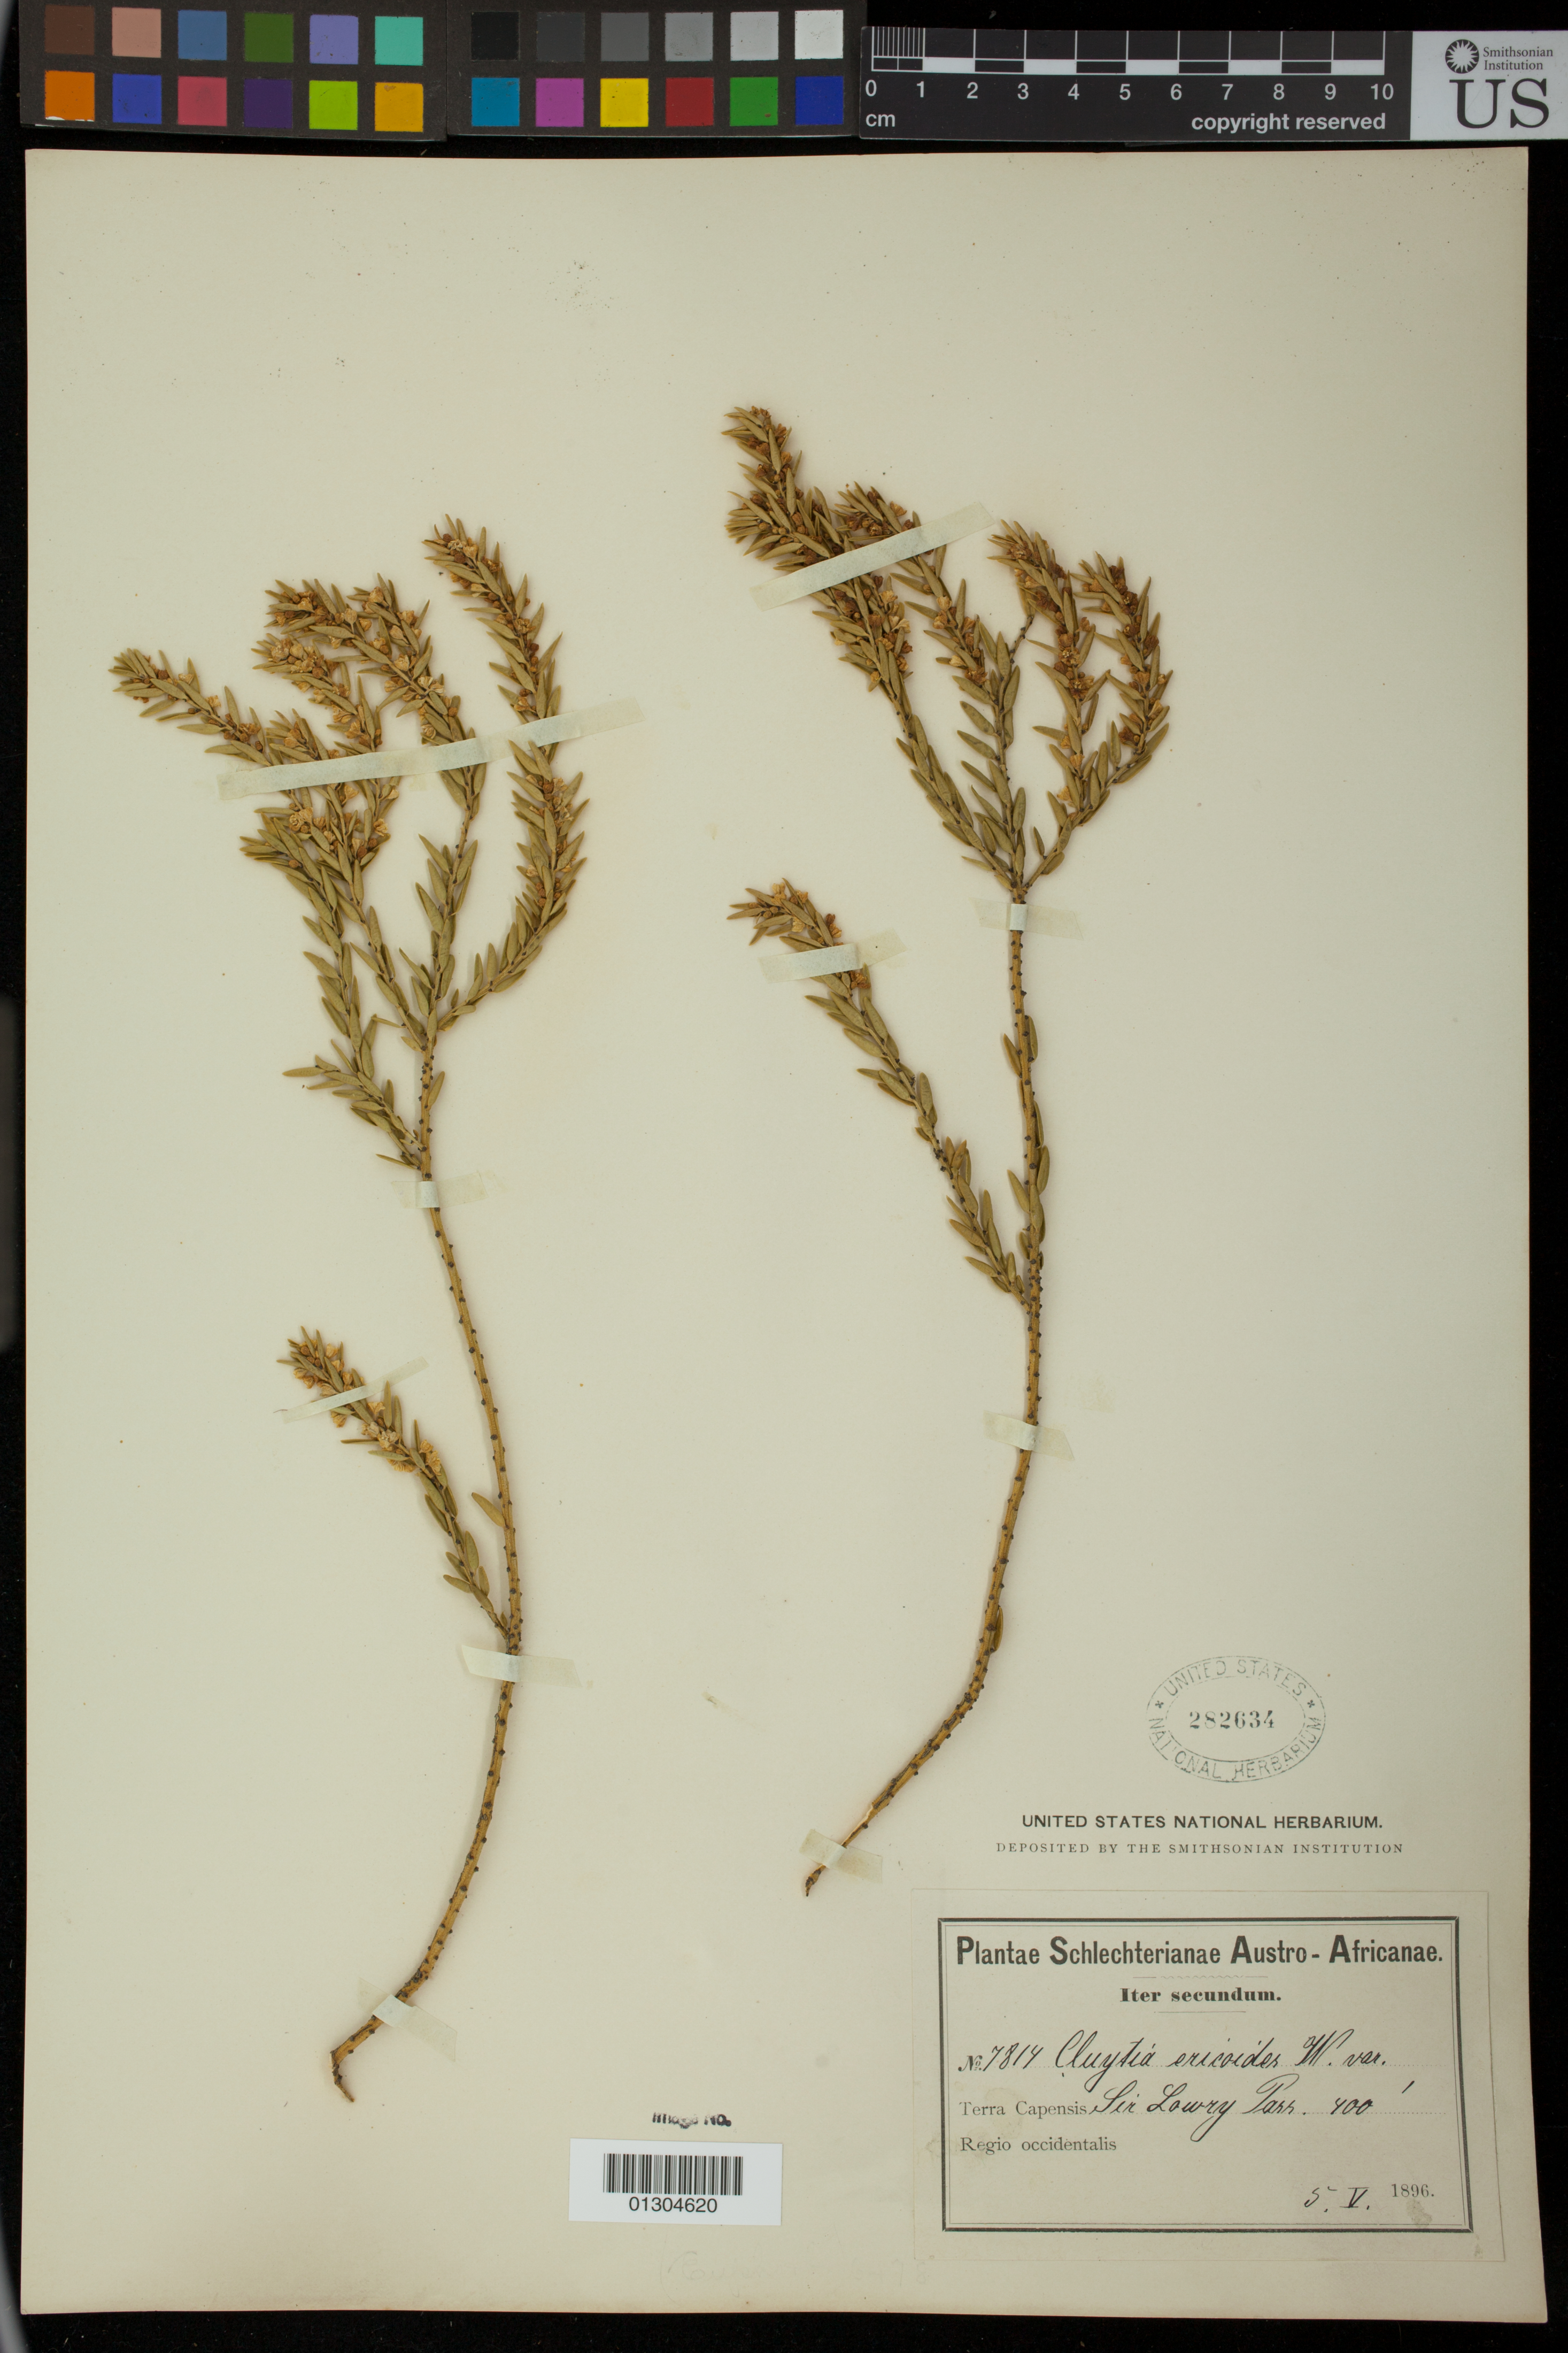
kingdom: Plantae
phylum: Tracheophyta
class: Magnoliopsida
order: Malpighiales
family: Peraceae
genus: Clutia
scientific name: Clutia ericoides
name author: Krebs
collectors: Lowry & Parr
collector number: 7814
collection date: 1896-05-05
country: South Africa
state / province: Western Cape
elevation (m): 122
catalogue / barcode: US 282634